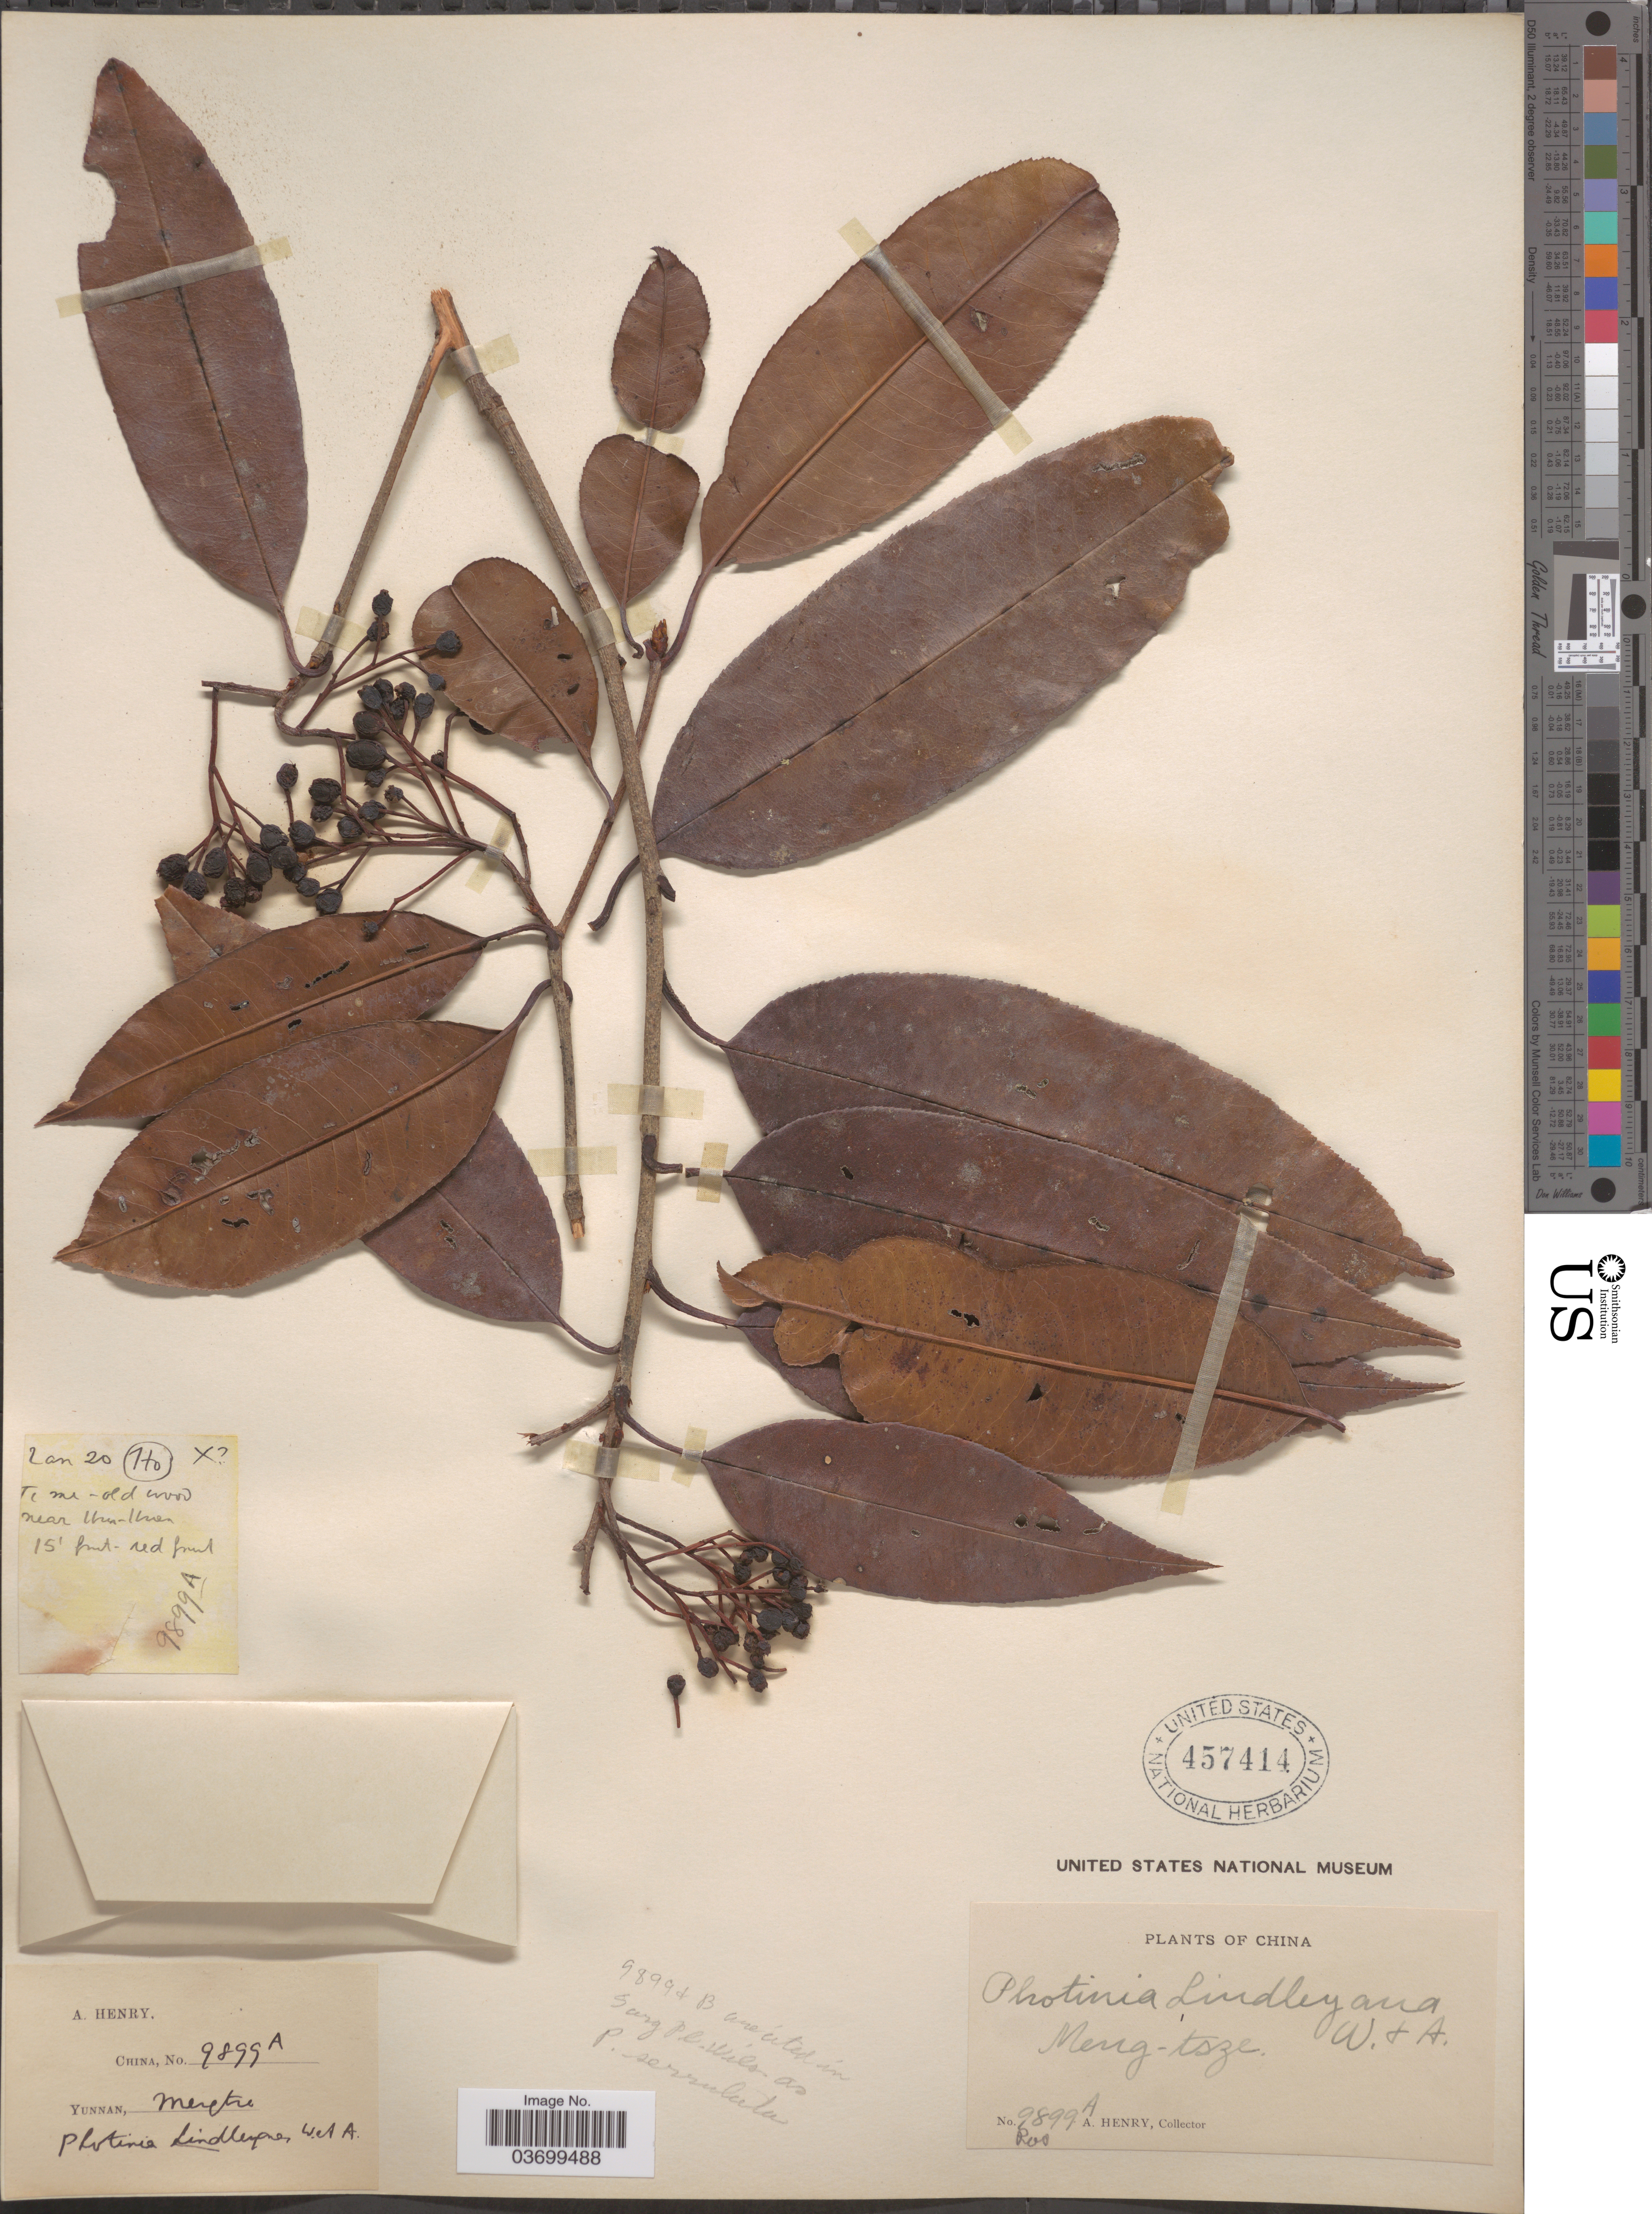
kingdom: Plantae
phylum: Tracheophyta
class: Magnoliopsida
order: Rosales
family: Rosaceae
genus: Photinia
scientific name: Photinia lindleyana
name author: Wight & Arn.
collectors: A. Henry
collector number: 9899 A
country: China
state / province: Yunnan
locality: Meng-tsze.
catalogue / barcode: US 457414